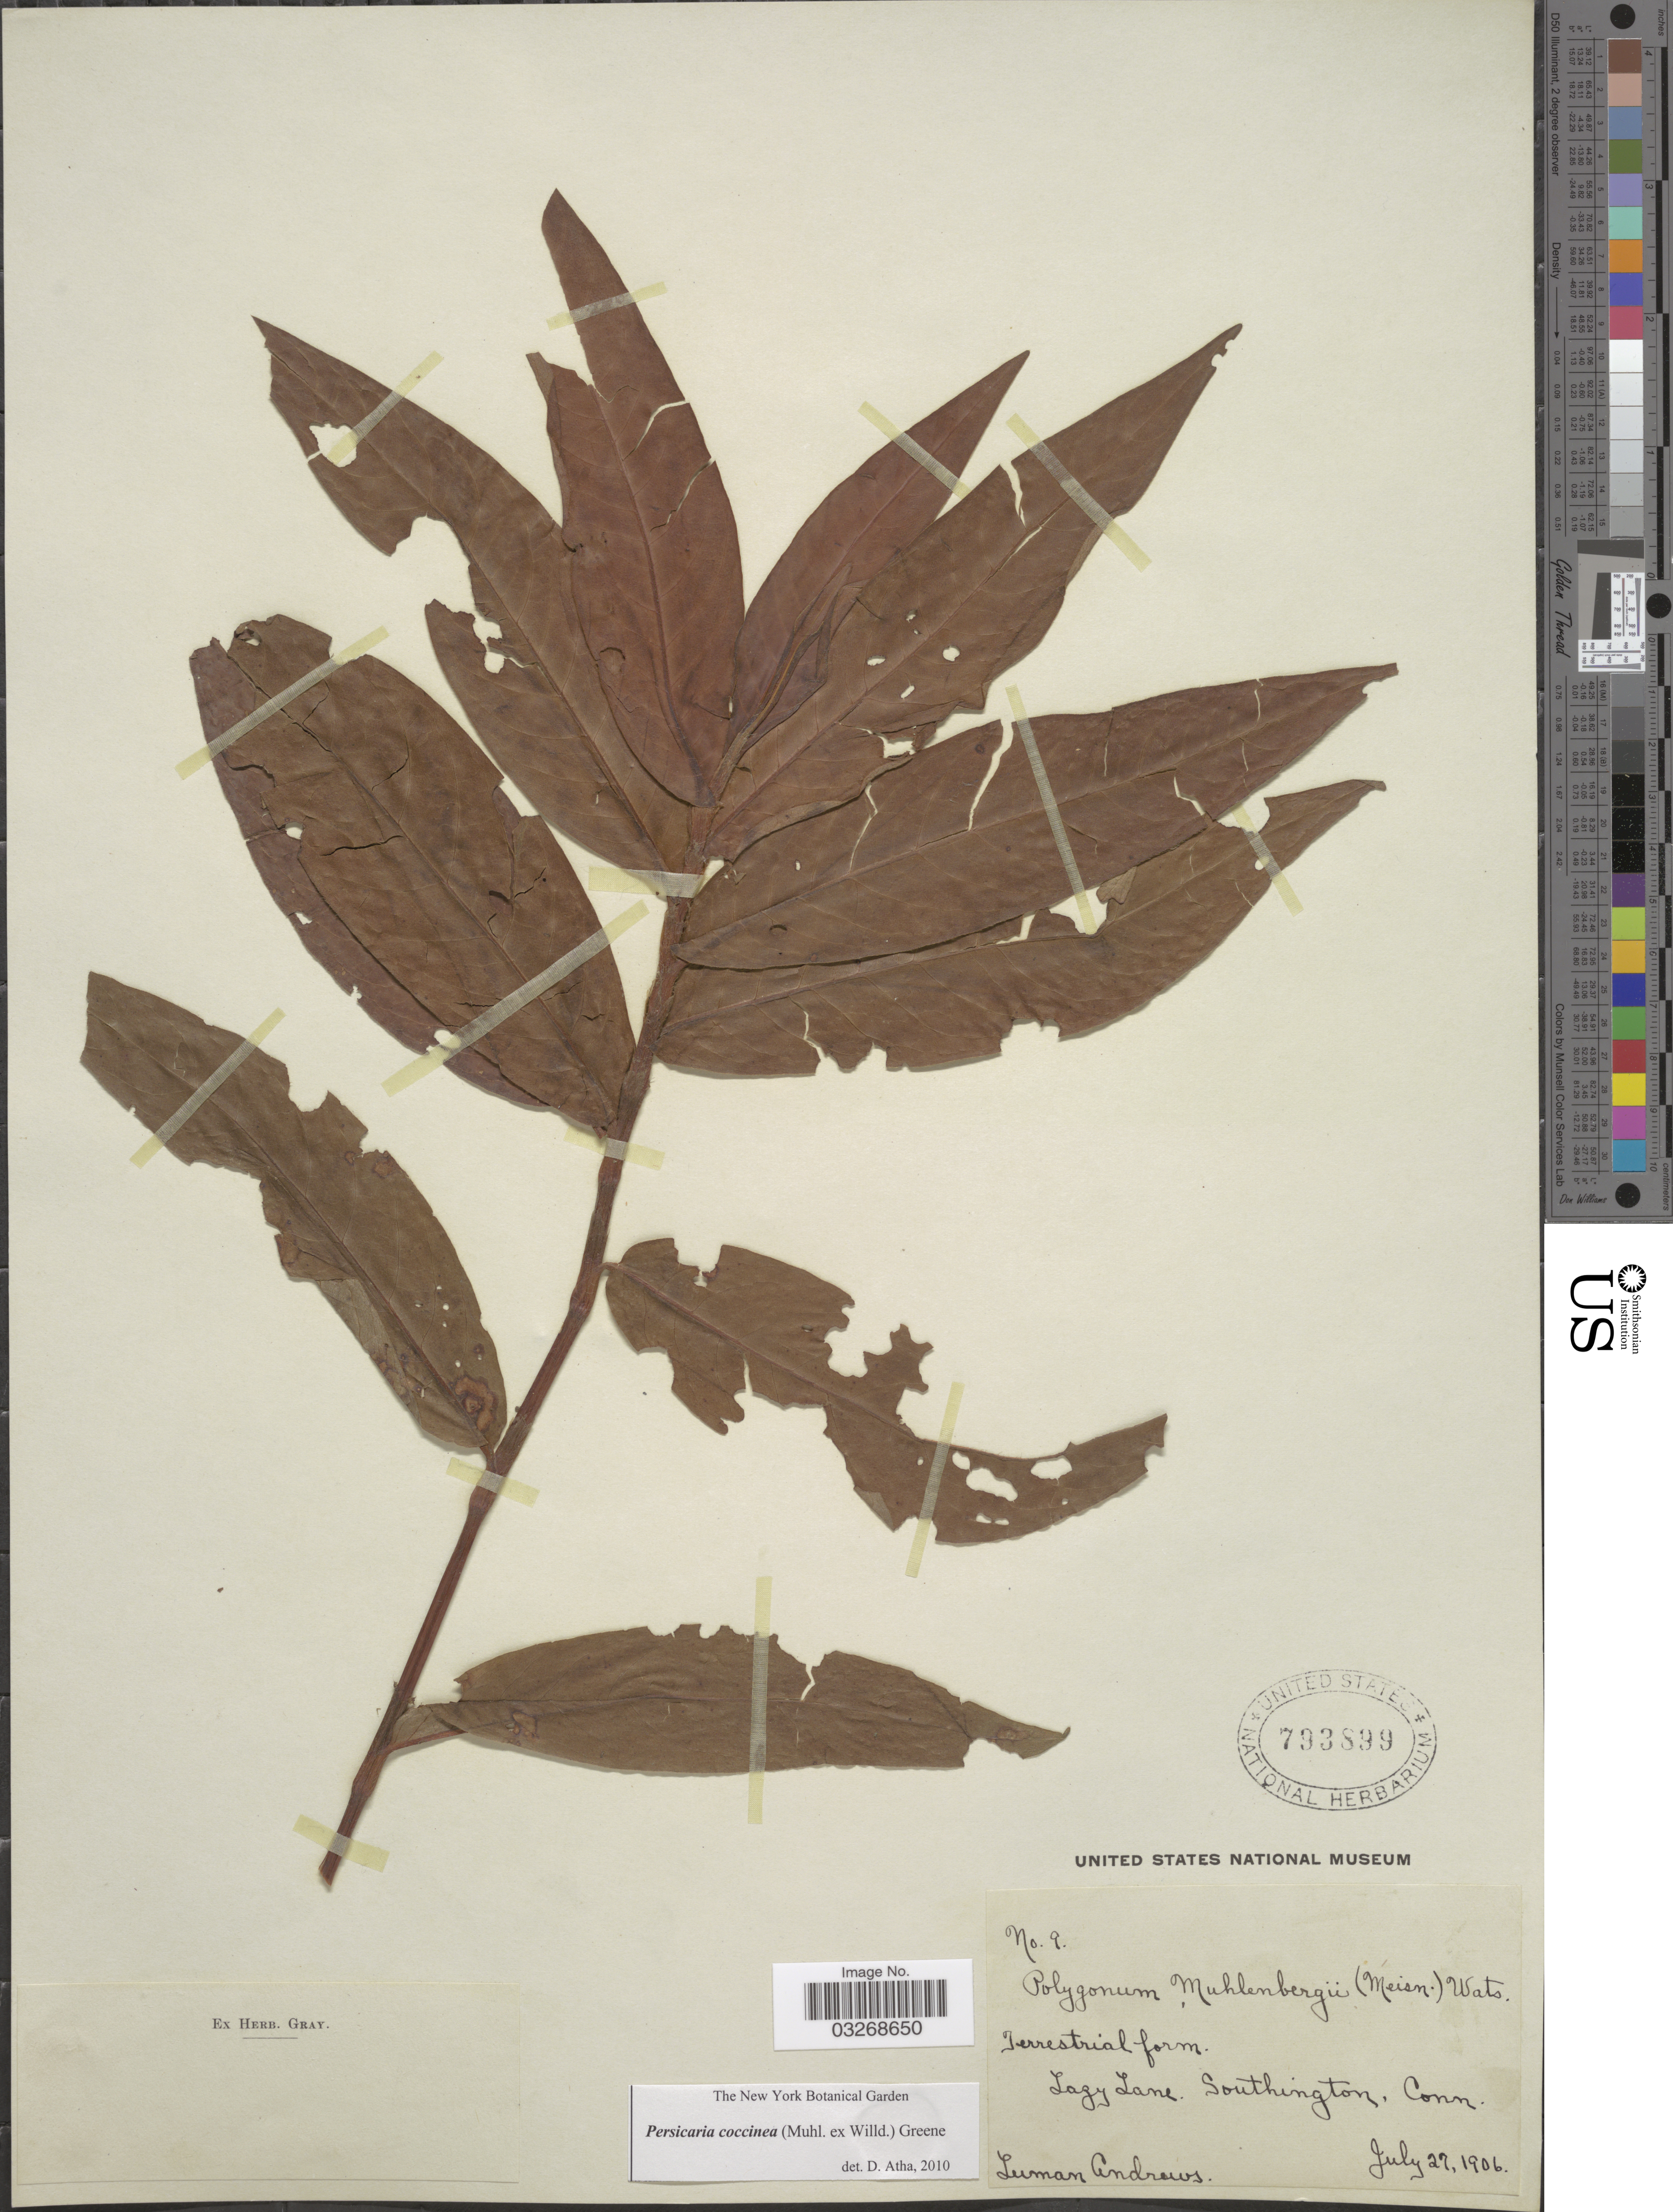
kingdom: Plantae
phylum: Tracheophyta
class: Magnoliopsida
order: Caryophyllales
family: Polygonaceae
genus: Persicaria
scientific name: Persicaria coccinea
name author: (Muhl. ex Willd.) Greene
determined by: Atha, D. E.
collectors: L. Andrews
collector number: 9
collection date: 1906-07-27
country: United States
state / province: Connecticut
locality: Lagy Lane. Southington.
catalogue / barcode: US 793899